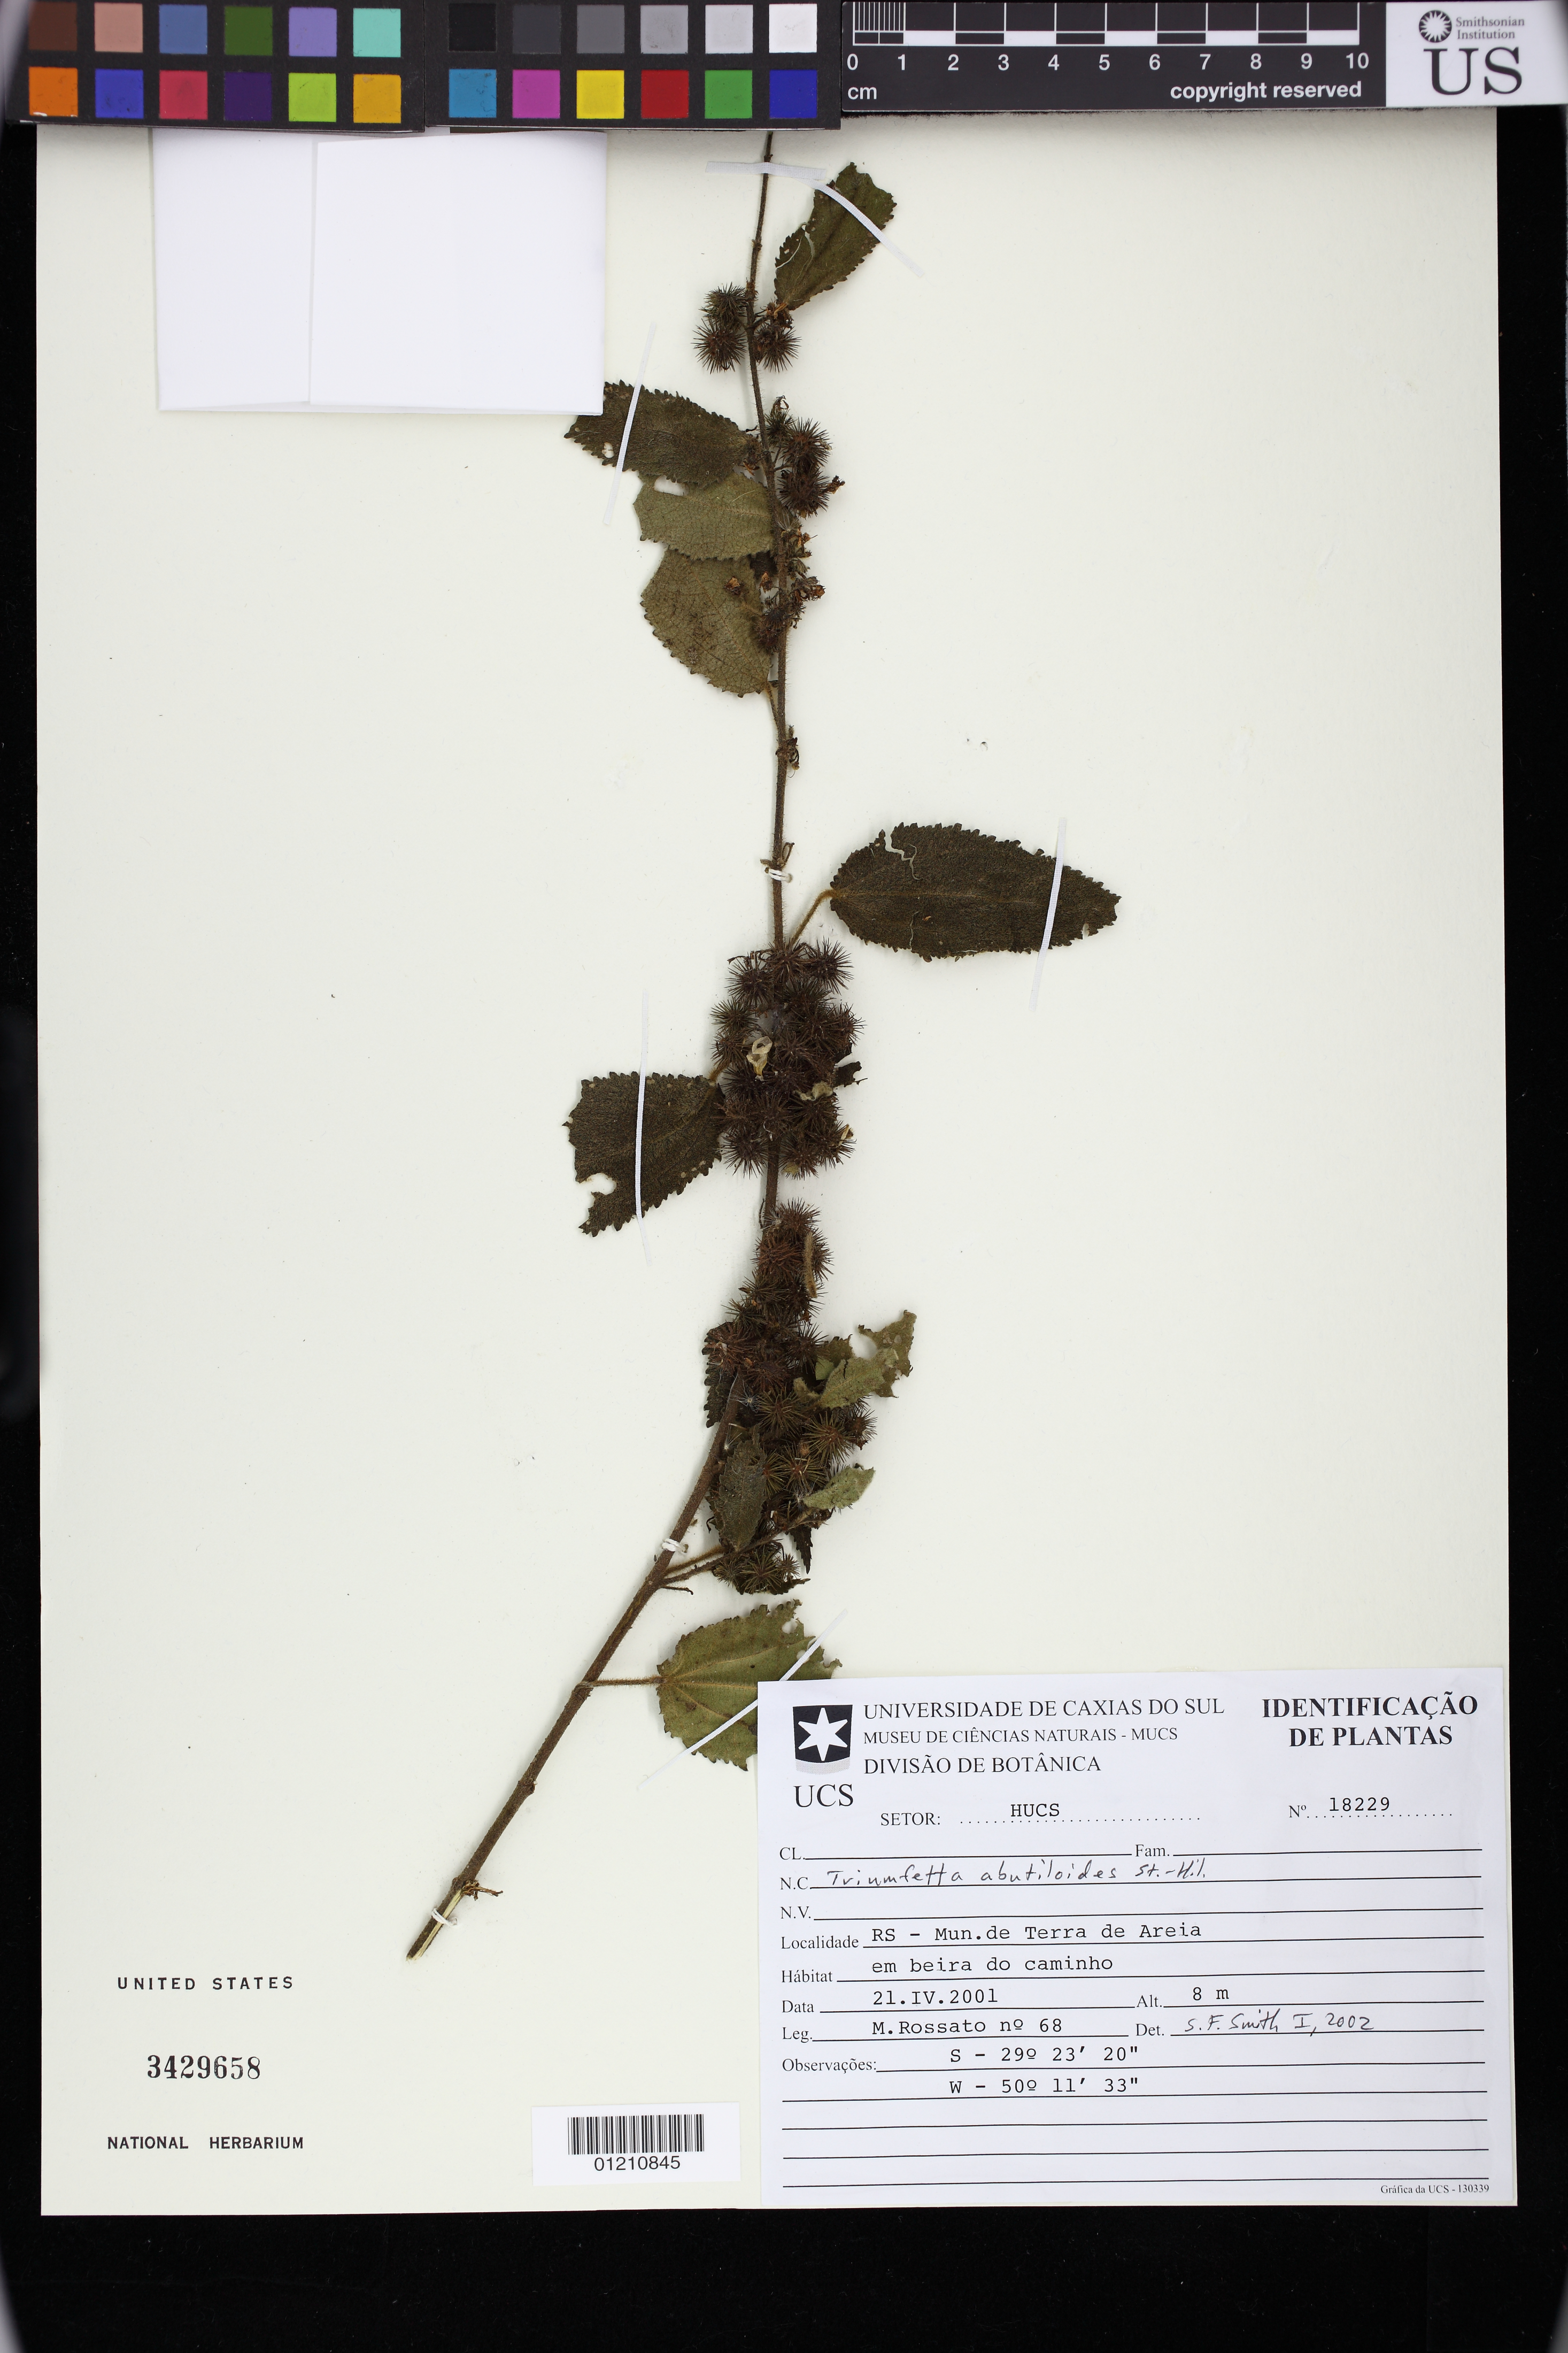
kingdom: Plantae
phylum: Tracheophyta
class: Magnoliopsida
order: Malvales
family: Malvaceae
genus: Triumfetta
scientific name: Triumfetta abutiloides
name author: A. St.-Hil.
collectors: M. Rossato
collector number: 18229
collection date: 2001-04-21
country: Brazil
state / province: Rio Grande do Sul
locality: RS - Mun. de Terra de Areia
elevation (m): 8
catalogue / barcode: US 3429658